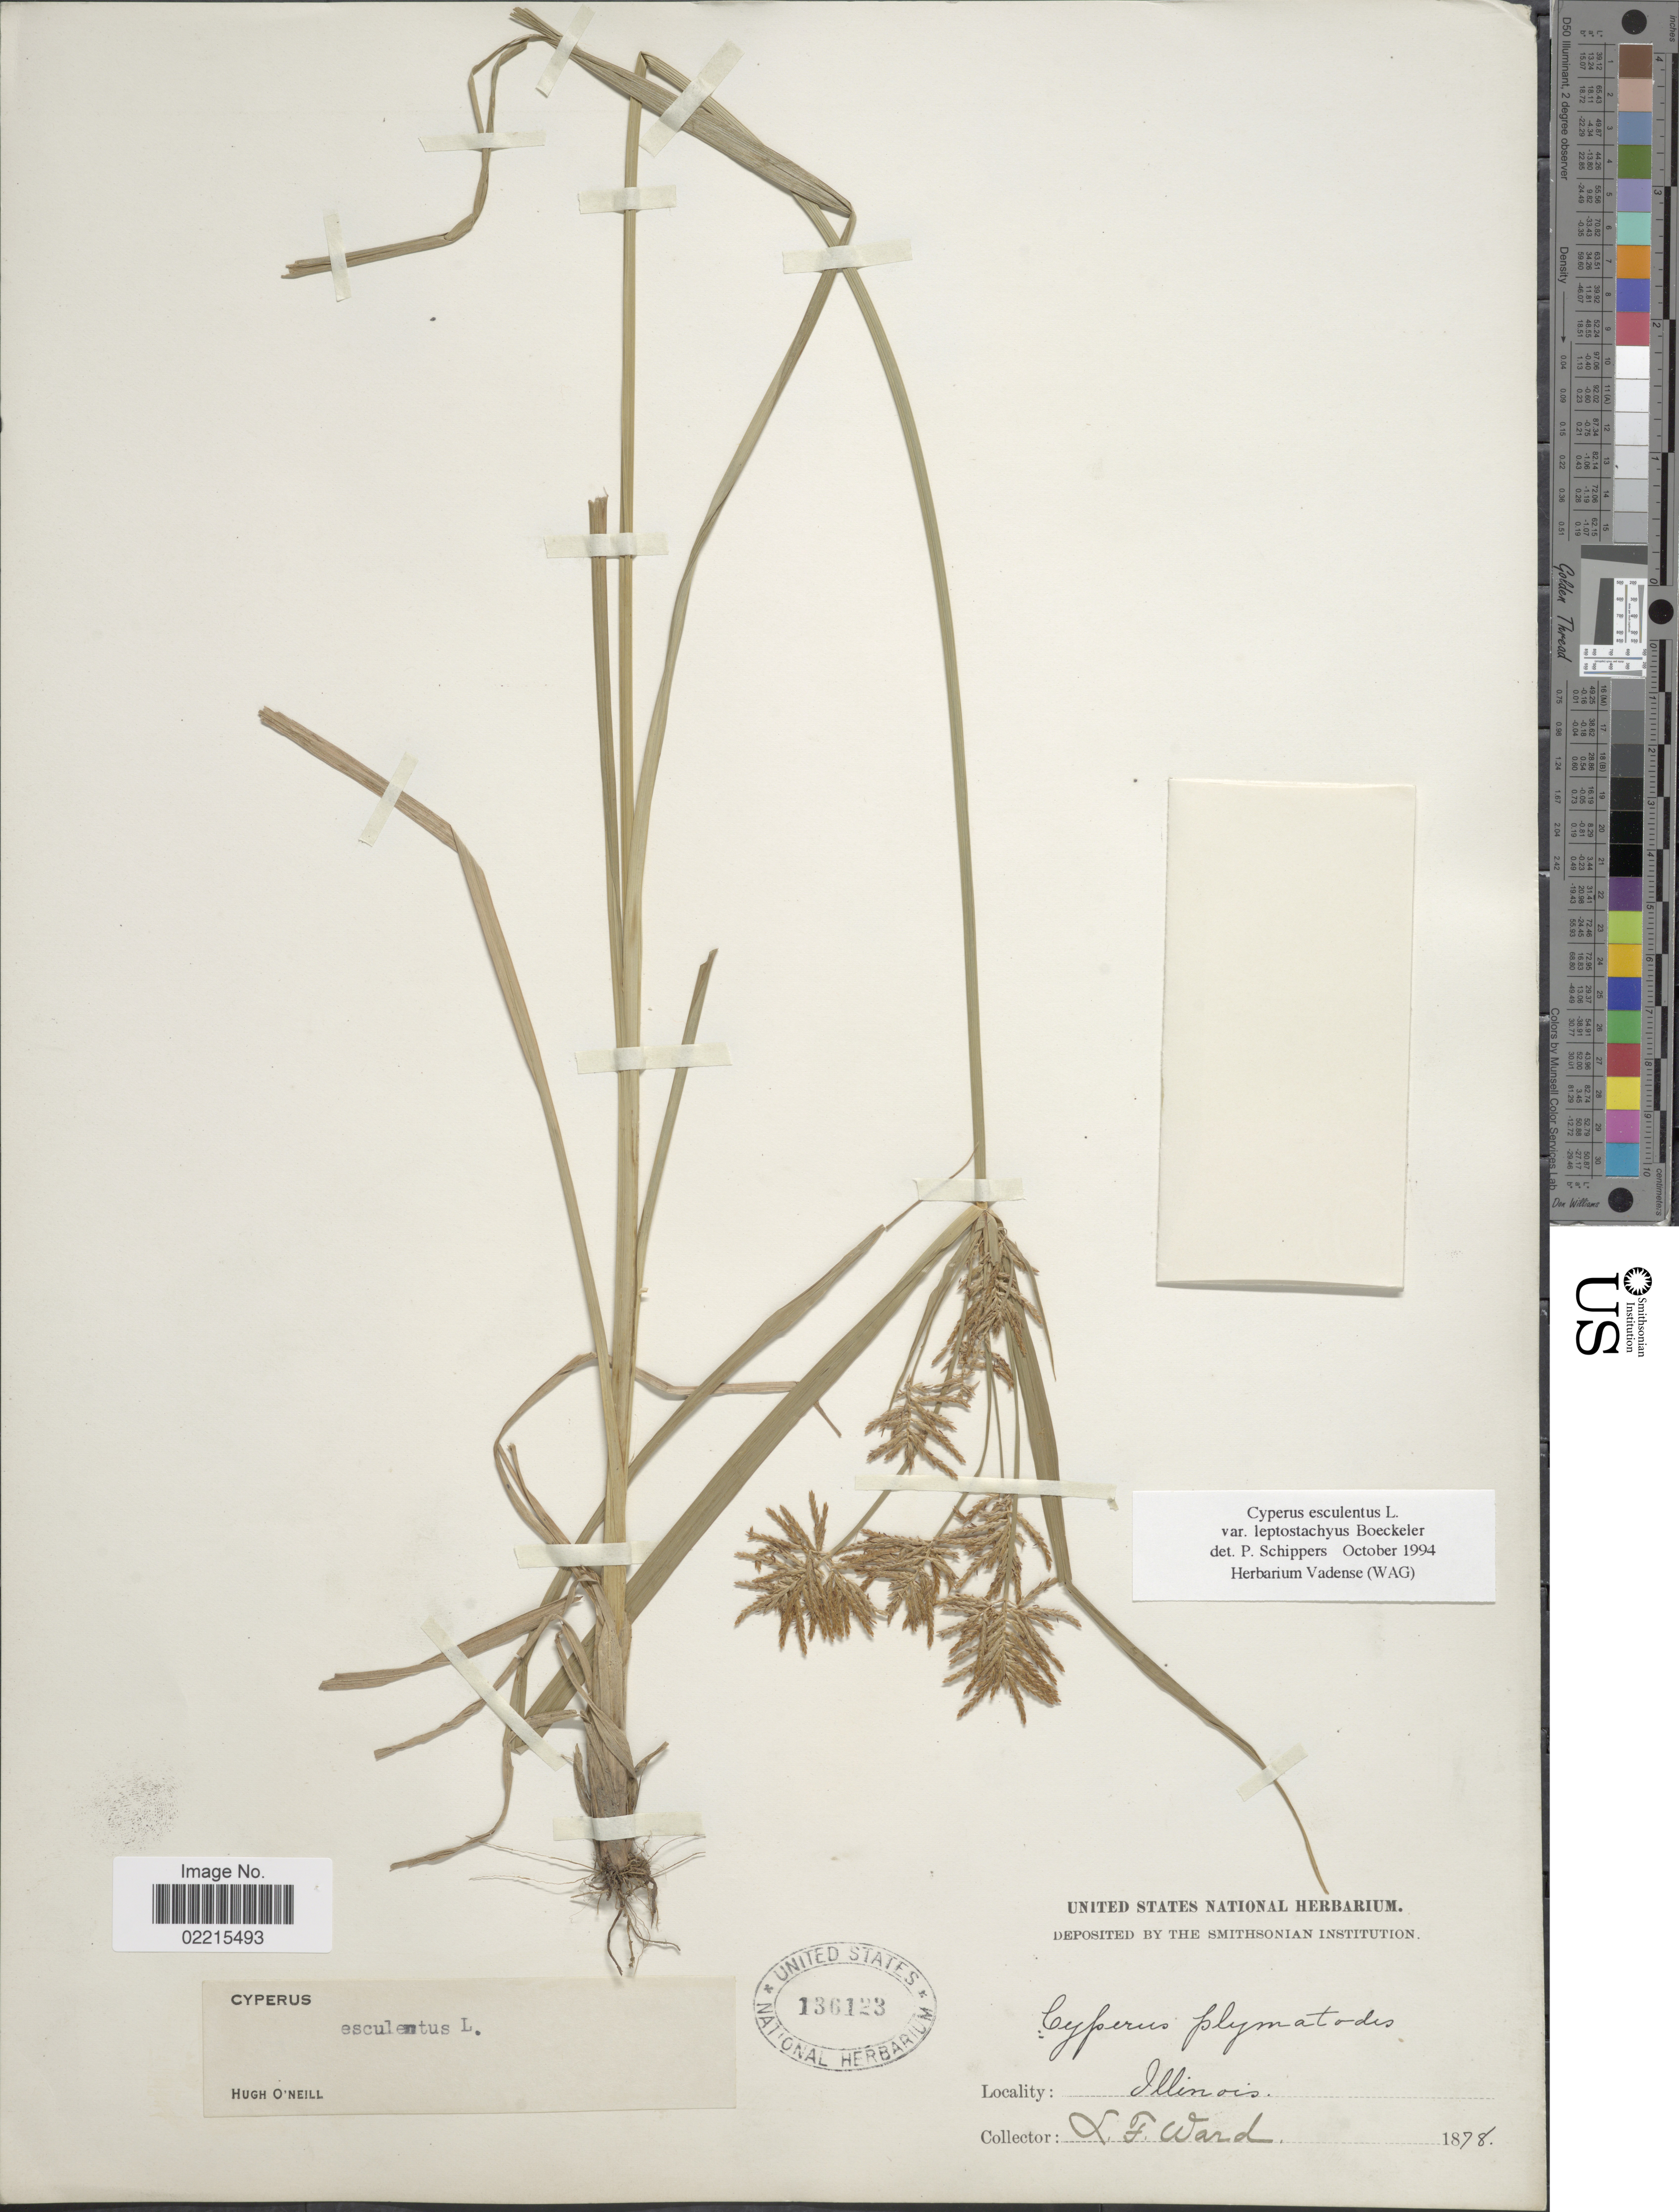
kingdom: Plantae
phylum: Tracheophyta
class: Liliopsida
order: Poales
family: Cyperaceae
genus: Cyperus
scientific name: Cyperus esculentus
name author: L.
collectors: L. Ward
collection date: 1878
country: United States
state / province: Illinois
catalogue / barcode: US 136123